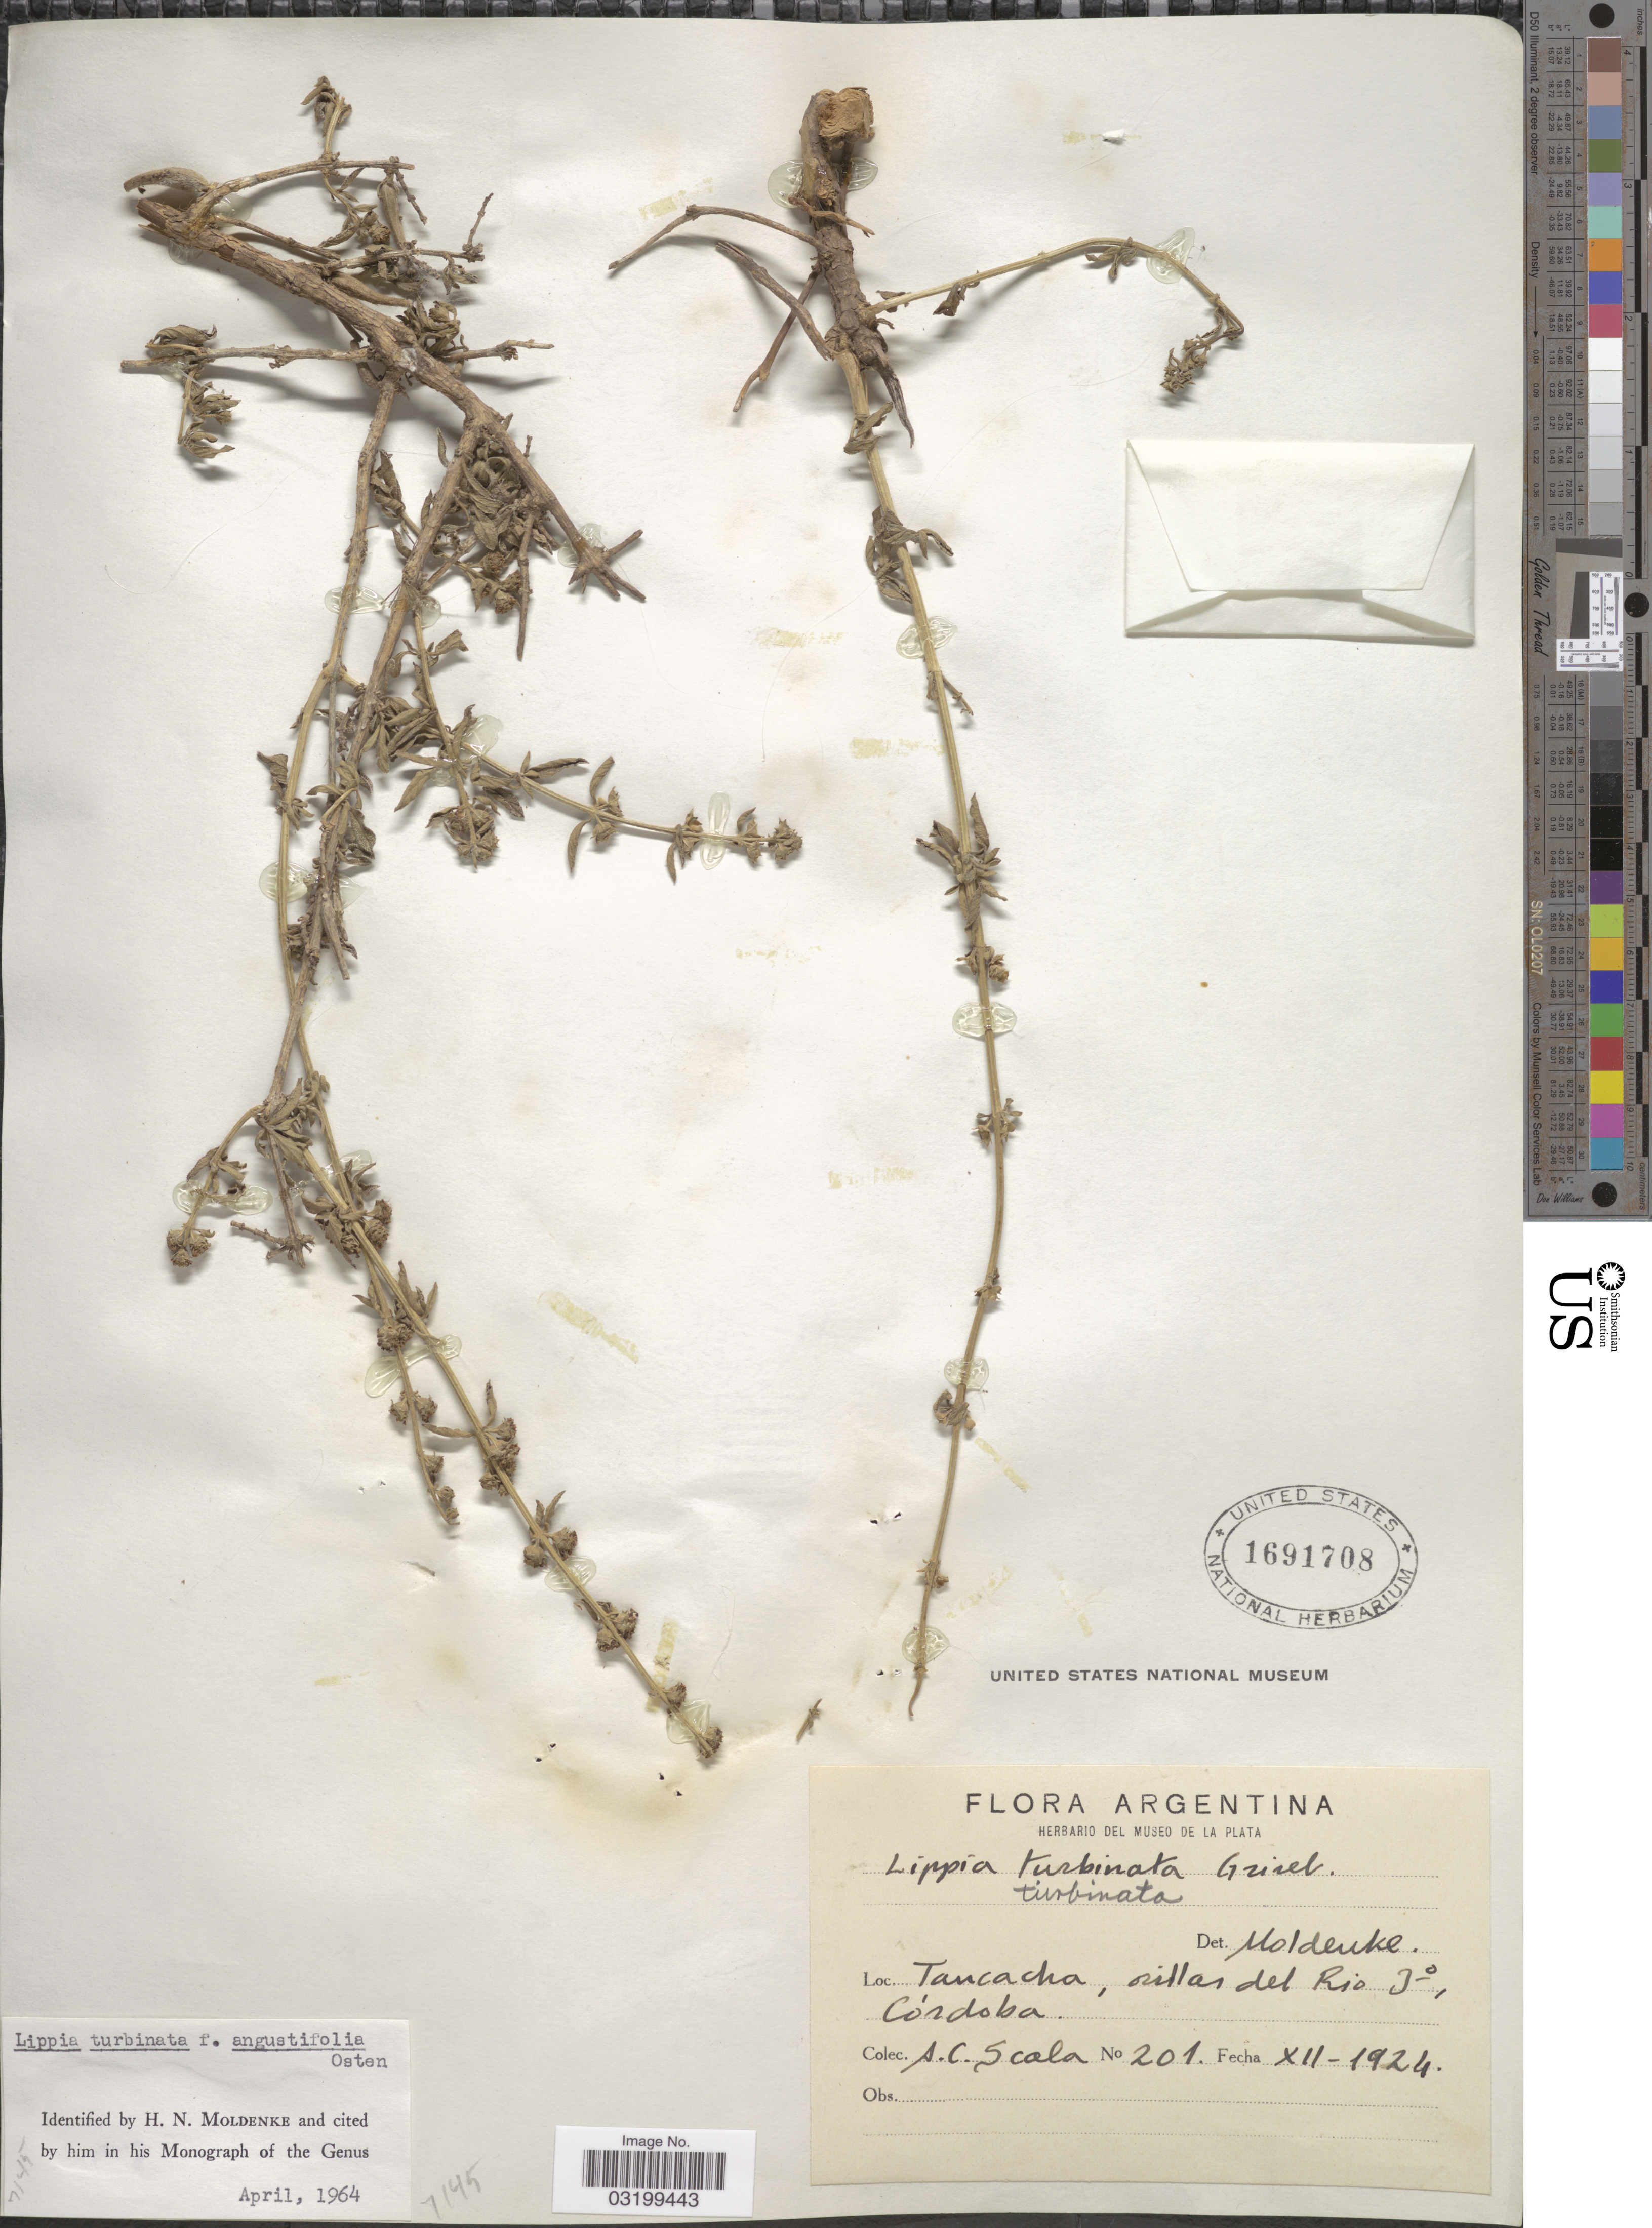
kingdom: Plantae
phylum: Tracheophyta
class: Magnoliopsida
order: Lamiales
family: Verbenaceae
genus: Lippia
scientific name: Lippia turbinata f. angustifolia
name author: Osten ex Moldenke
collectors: A. Scala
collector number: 201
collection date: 1924-12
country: Argentina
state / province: Cordoba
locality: Tancacha, orillas del Rio Jo.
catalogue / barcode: US 1691708